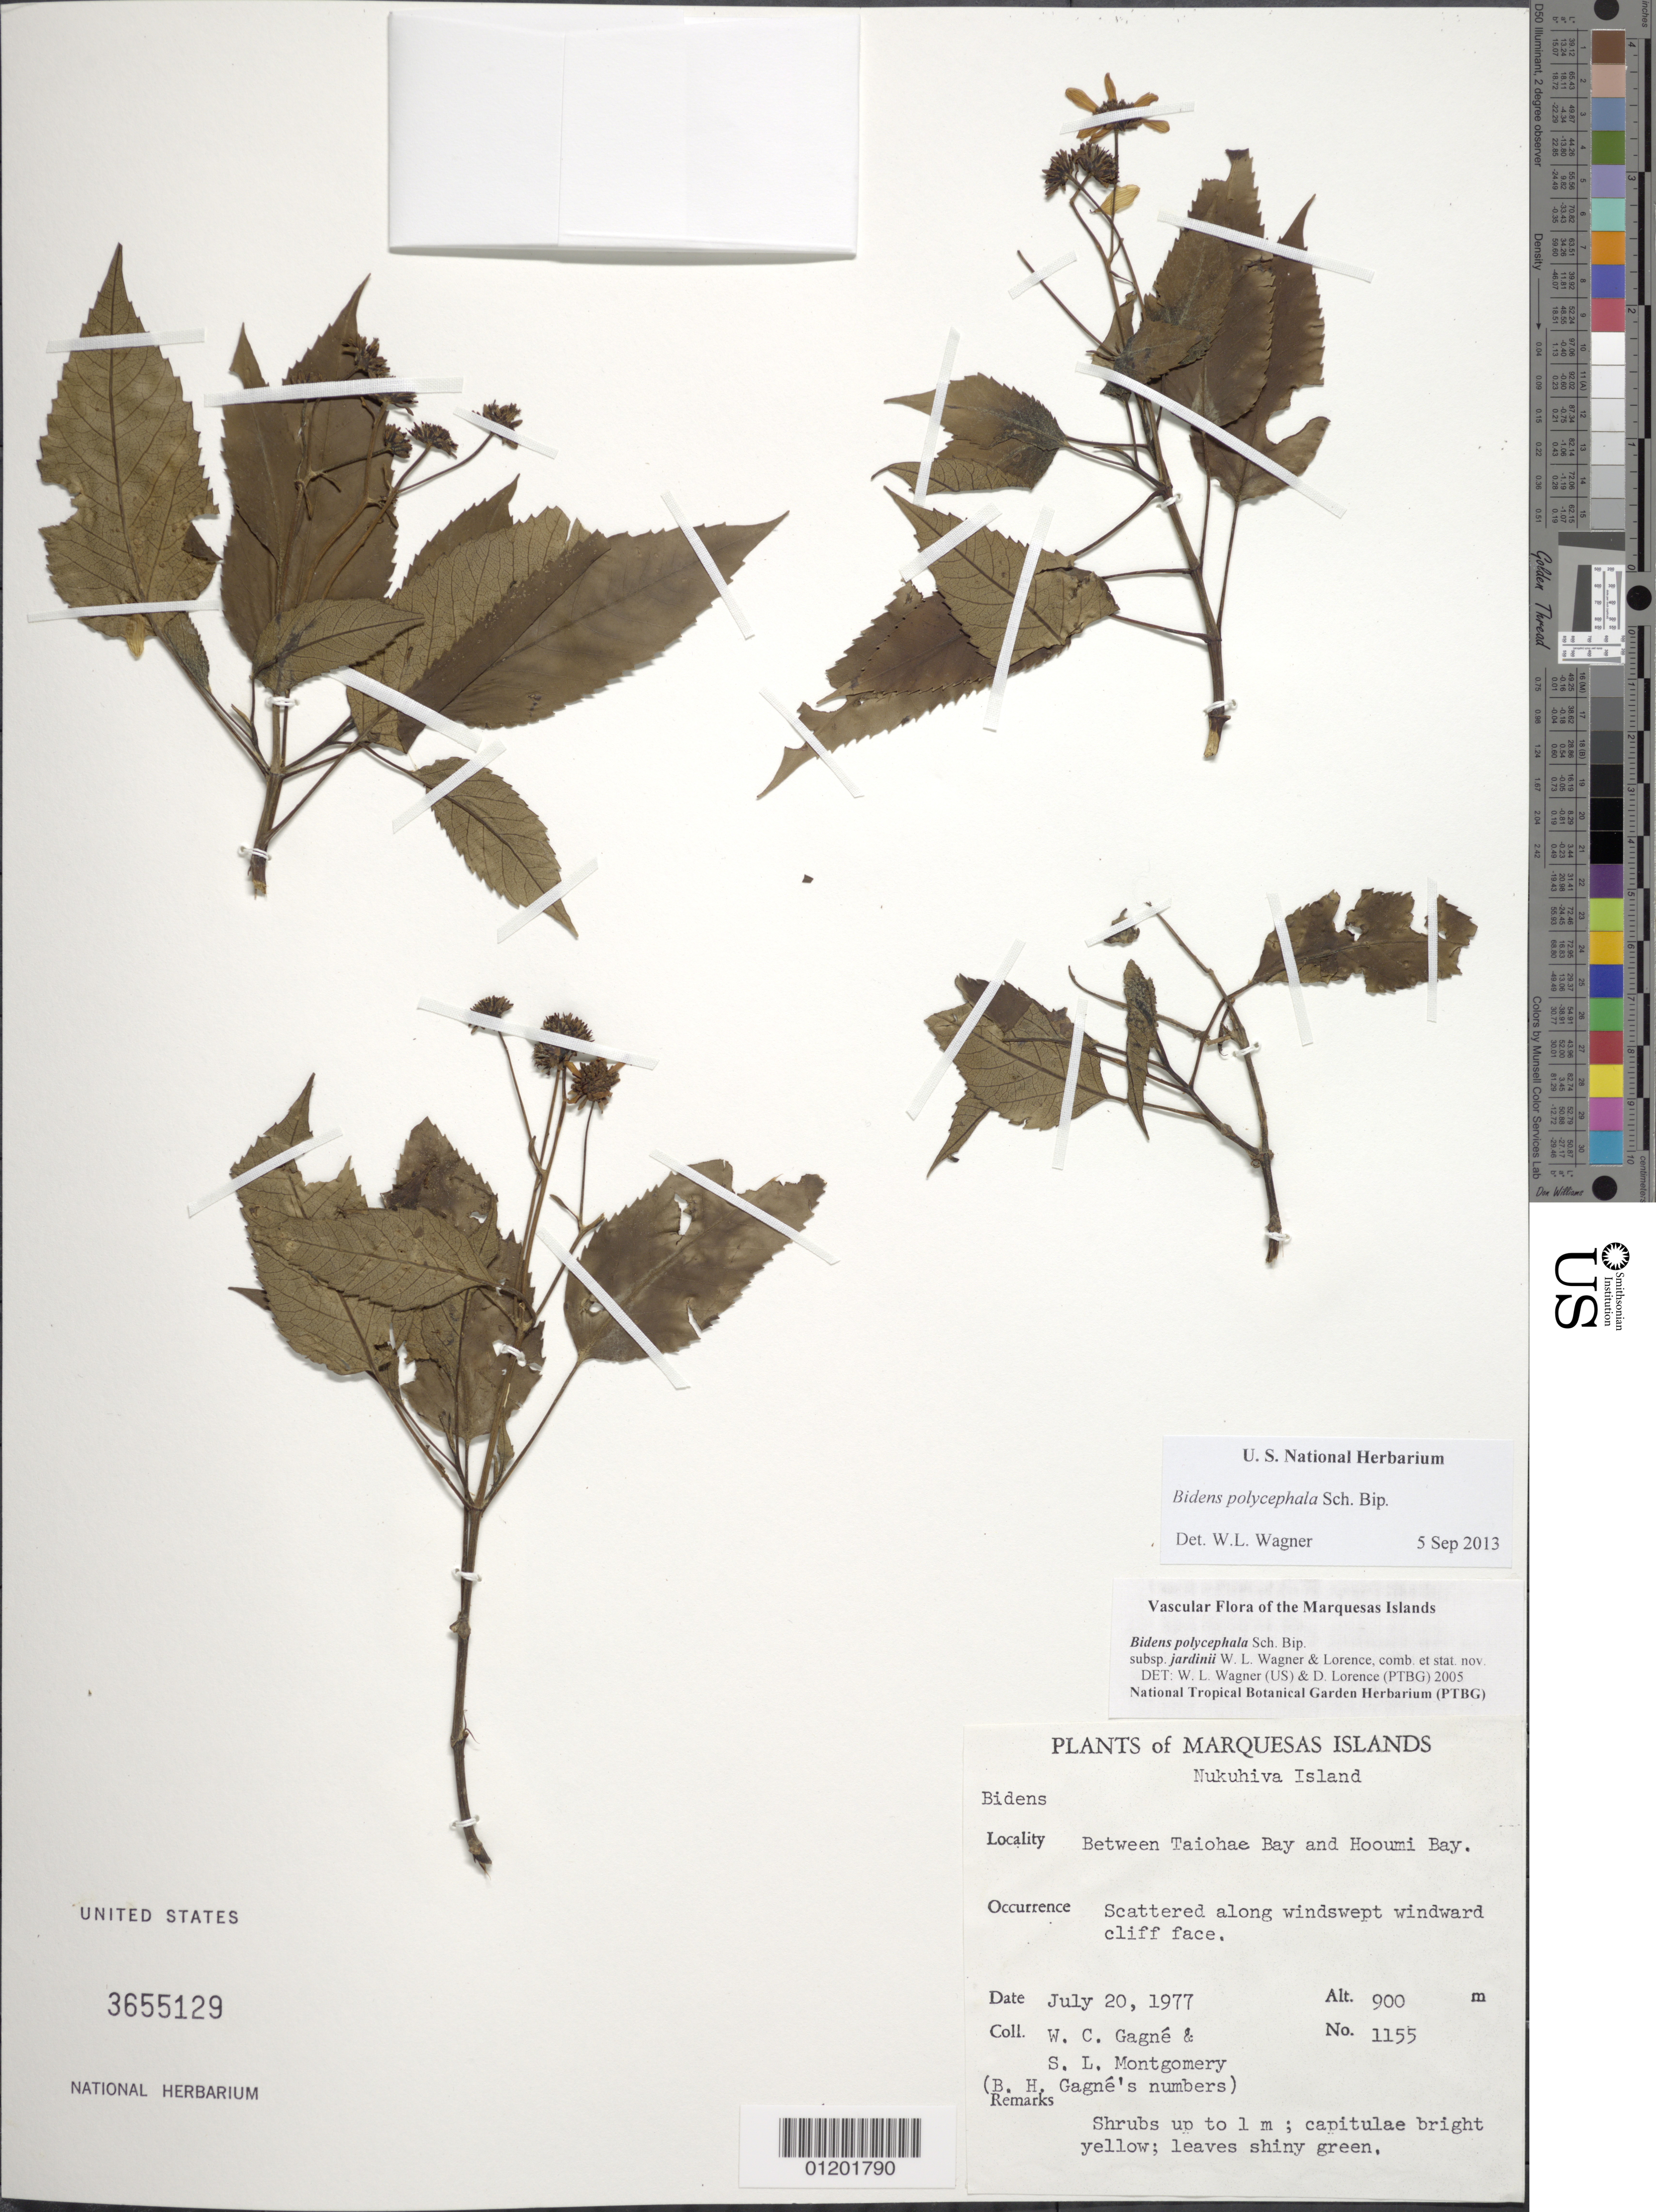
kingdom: Plantae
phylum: Tracheophyta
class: Magnoliopsida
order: Asterales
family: Asteraceae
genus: Bidens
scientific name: Bidens polycephala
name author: Sch. Bip.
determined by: Wagner, W. L., (BOT), Smithsonian Institution - National Museum of Natural History (UNITED STATES)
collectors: B. H. Gagné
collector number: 1155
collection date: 1977-07-20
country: French Polynesia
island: Nuku Hiva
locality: between Taiohae Bay and Hooumi Bay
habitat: Windswept windward cliff face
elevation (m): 900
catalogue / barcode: US 3655129